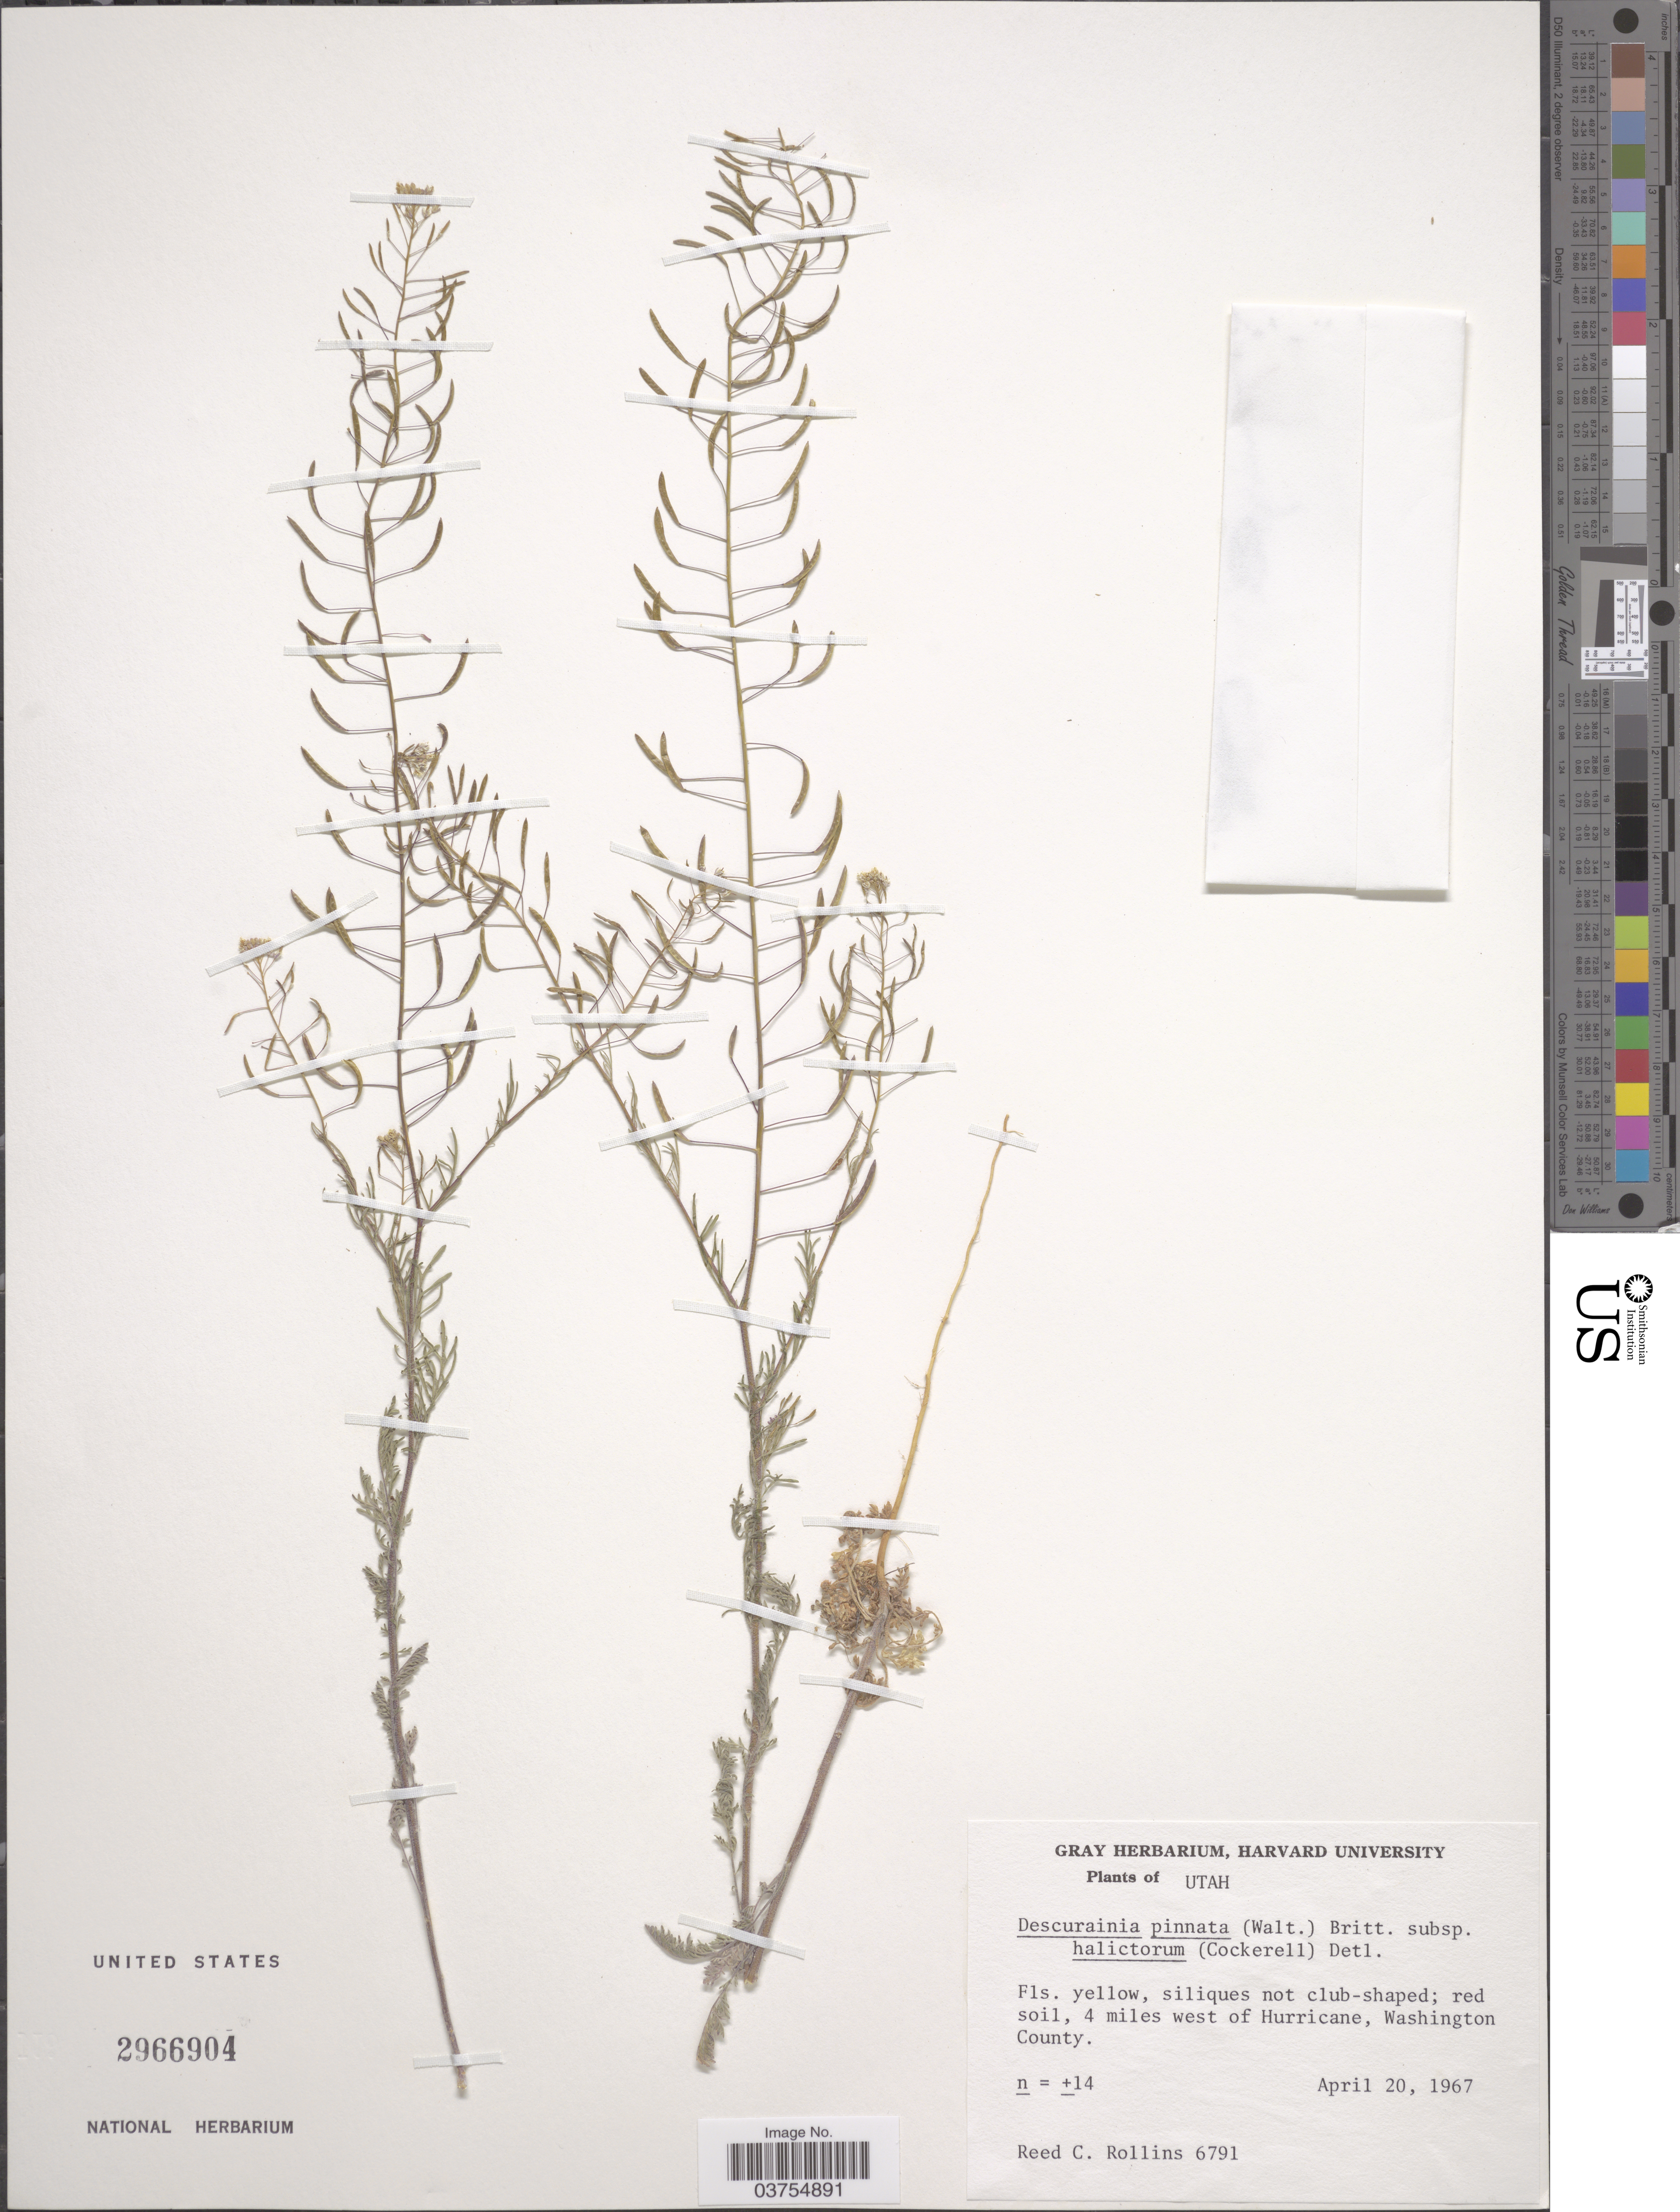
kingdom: Plantae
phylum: Tracheophyta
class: Magnoliopsida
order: Brassicales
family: Brassicaceae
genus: Descurainia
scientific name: Descurainia pinnata subsp. halictorum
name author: (Cockerell) Detling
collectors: R. C. Rollins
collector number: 6791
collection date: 1967-04-20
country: United States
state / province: Utah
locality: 4 miles west of Hurricane, Washington County.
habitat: red soil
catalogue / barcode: US 2966904